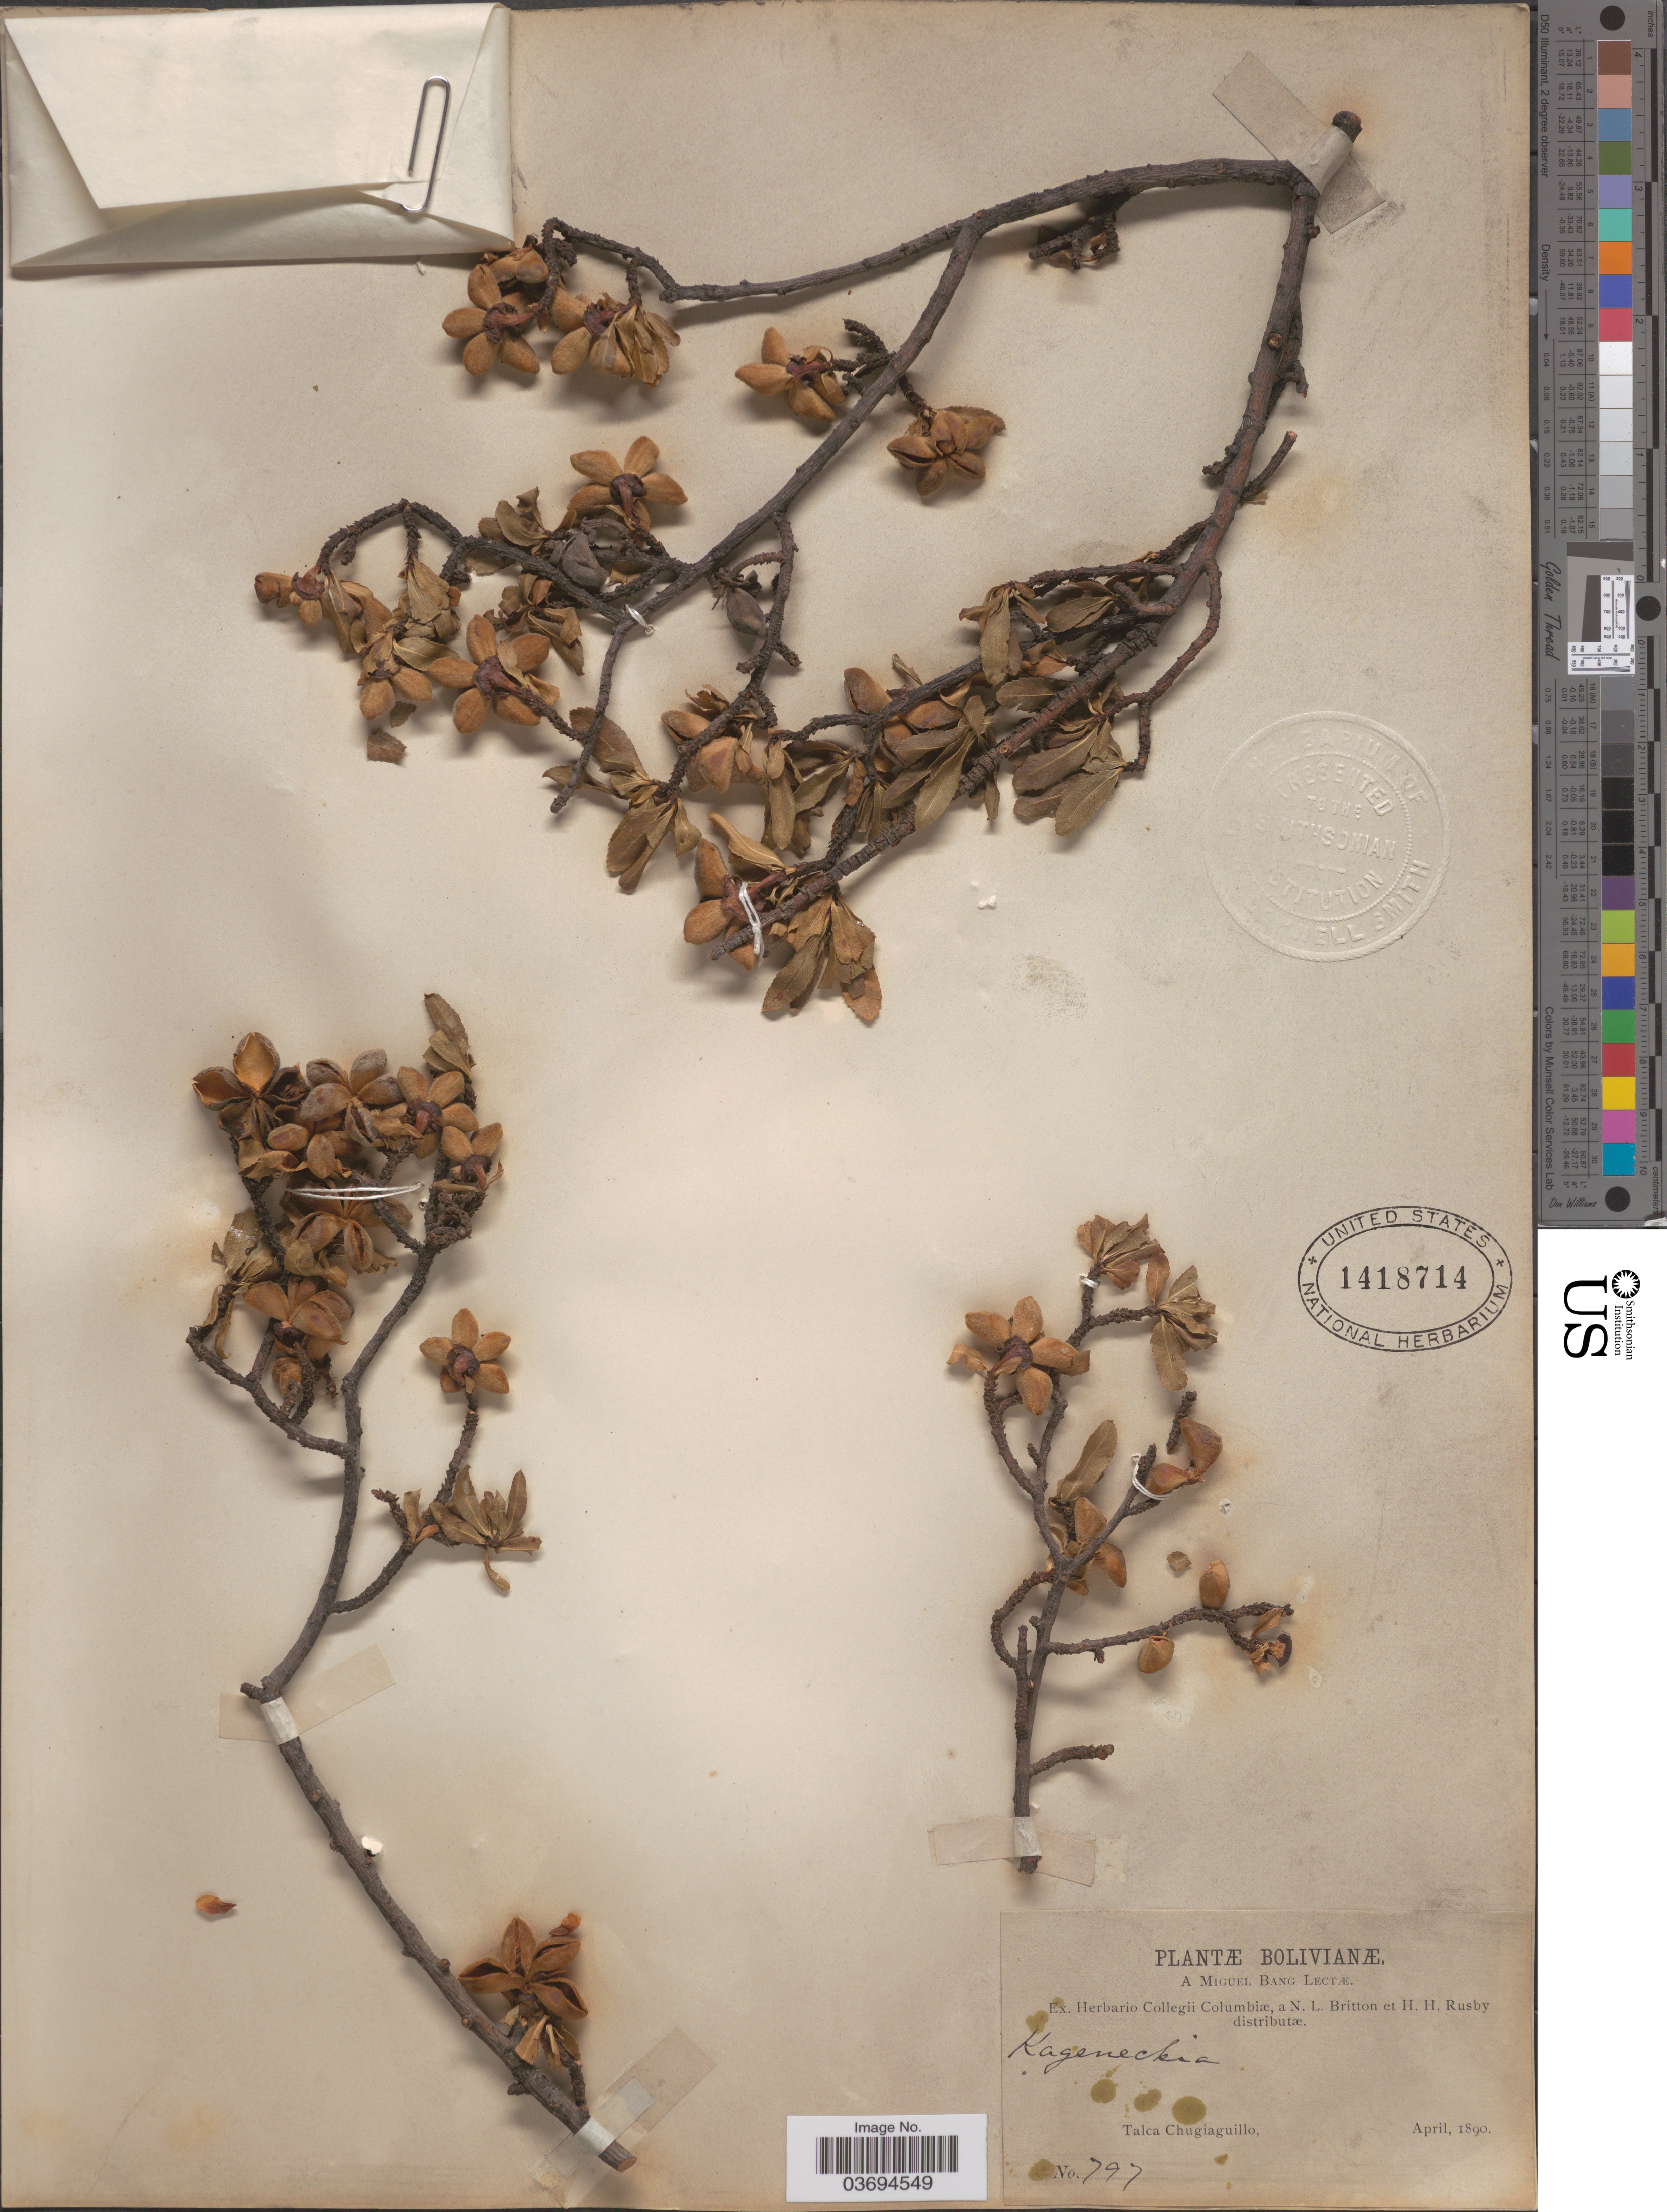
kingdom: Plantae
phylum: Tracheophyta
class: Magnoliopsida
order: Rosales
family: Rosaceae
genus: Kageneckia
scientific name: Kageneckia lanceolata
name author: Ruiz & Pav.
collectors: M. Bang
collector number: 797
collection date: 1890-04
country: Bolivia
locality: Talca Chugiaguillo.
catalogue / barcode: US 1418714